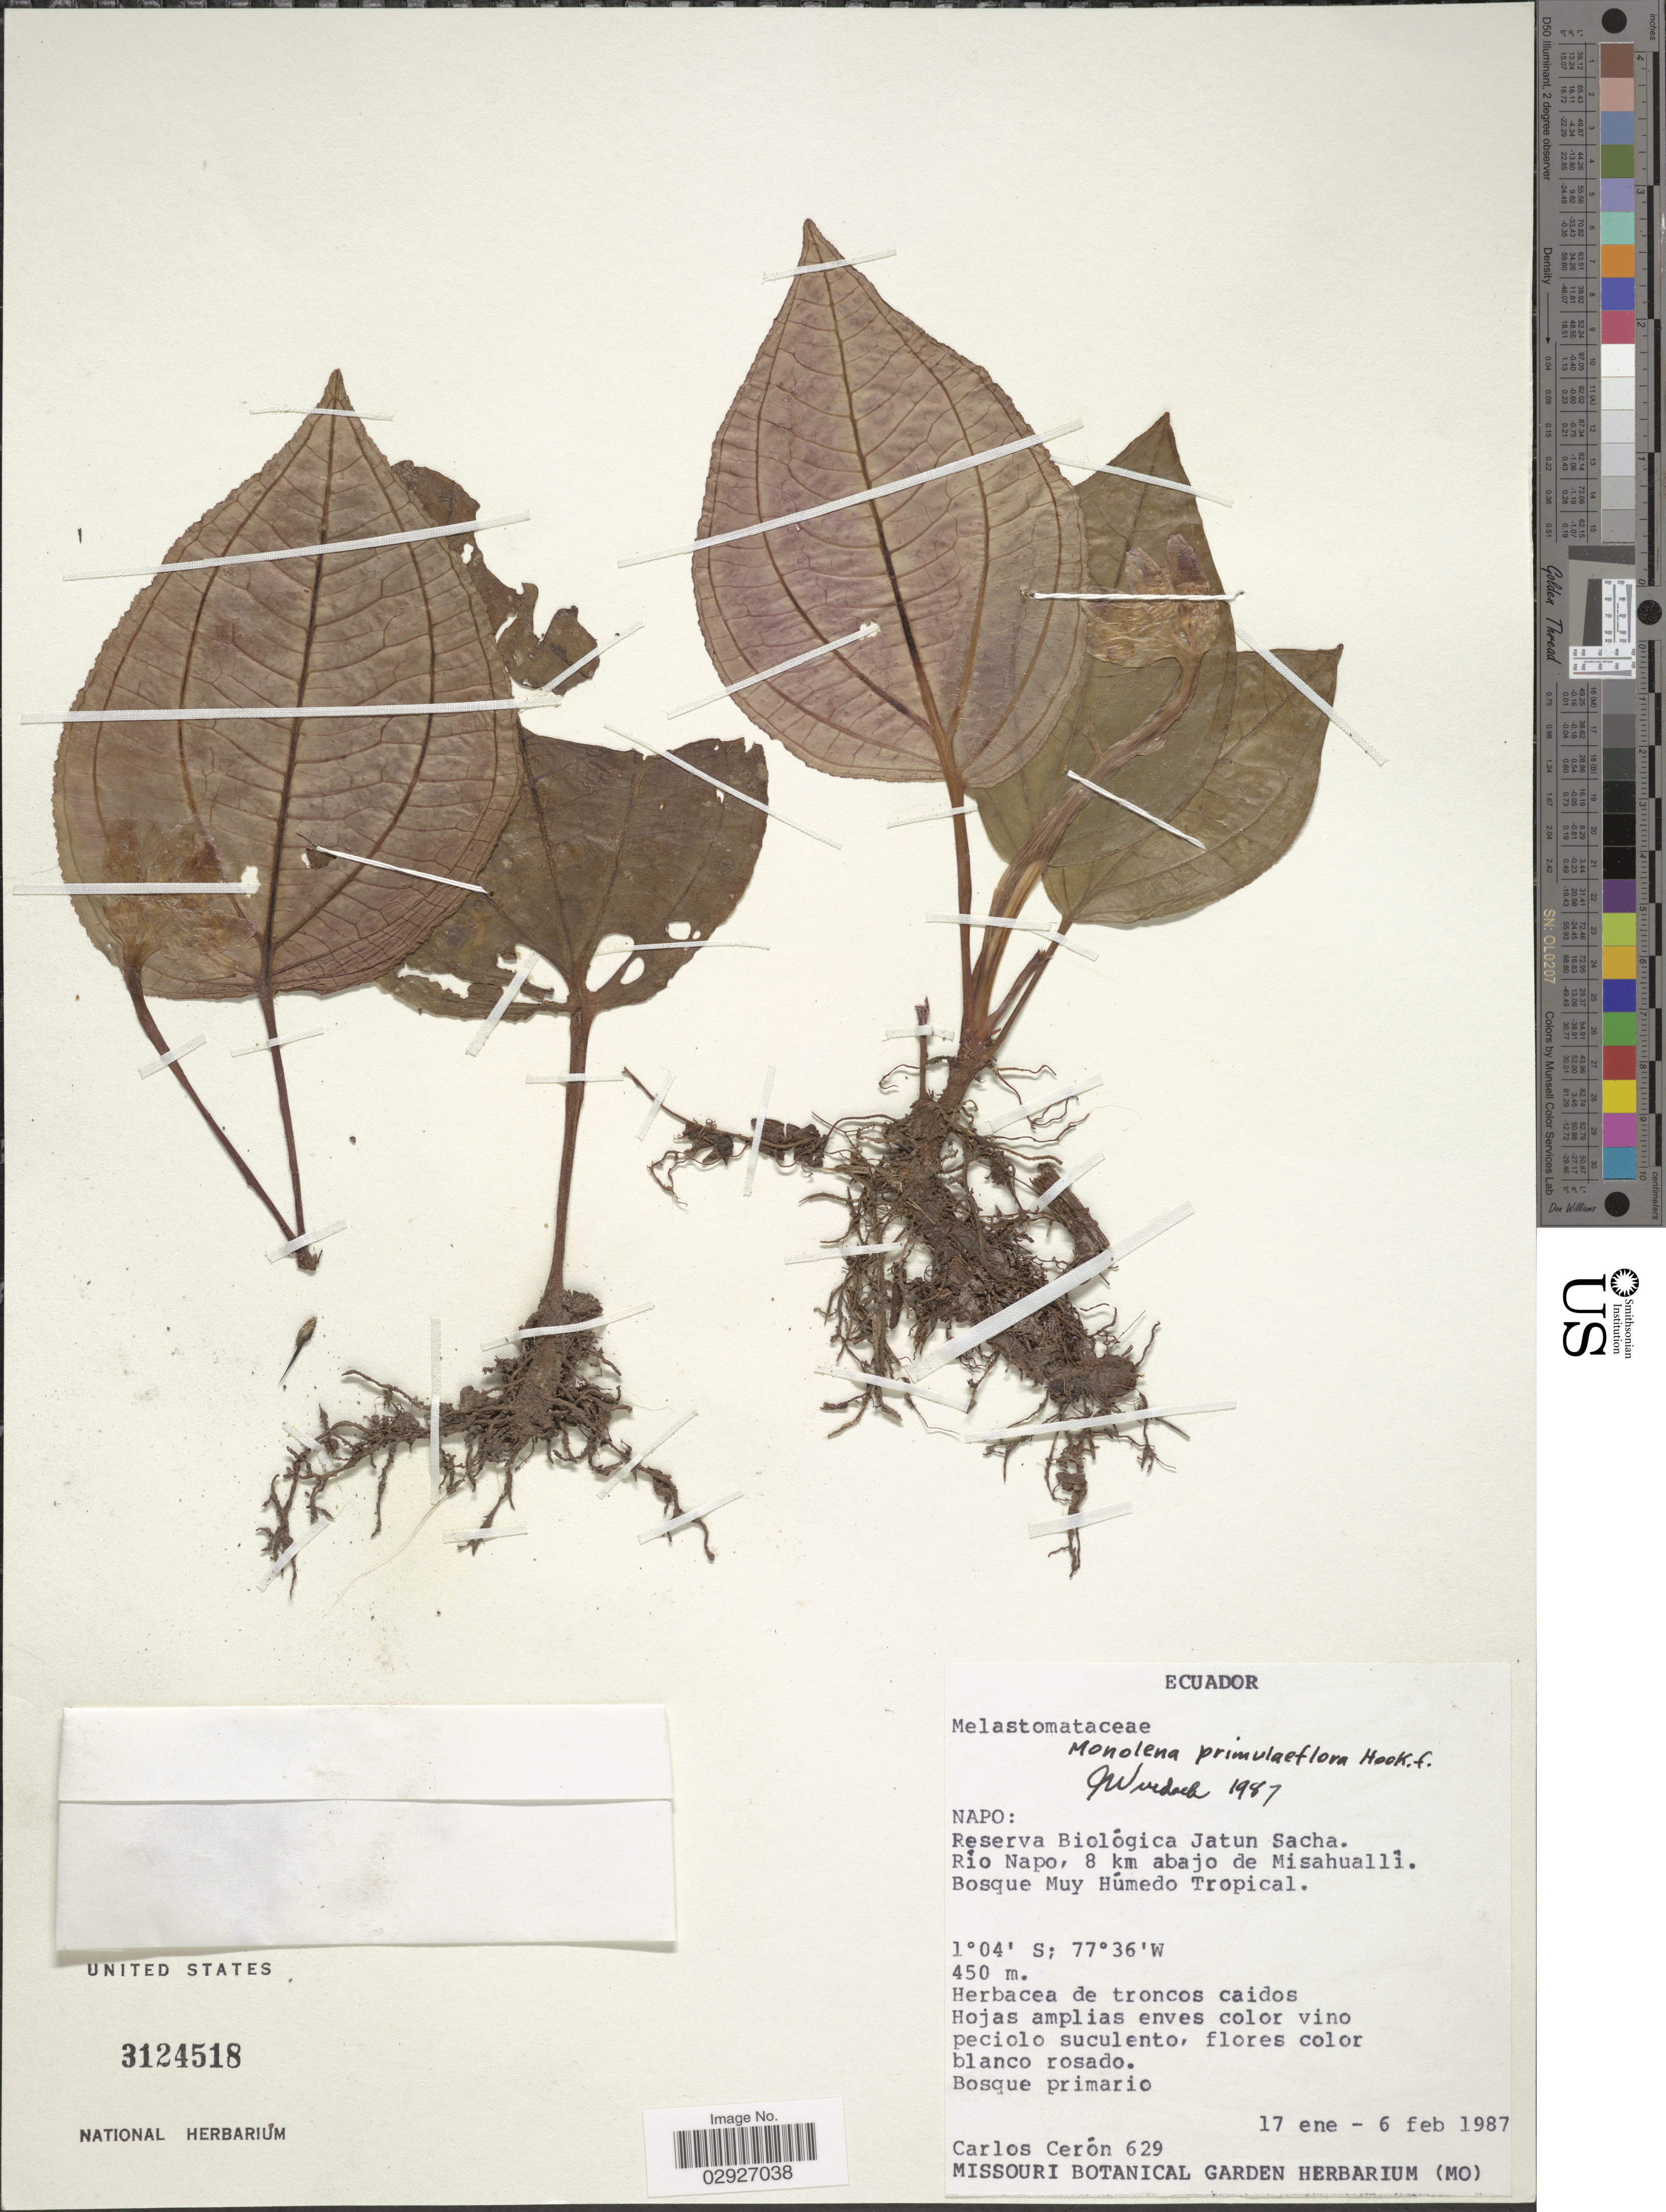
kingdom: Plantae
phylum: Tracheophyta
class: Magnoliopsida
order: Myrtales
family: Melastomataceae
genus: Monolena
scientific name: Monolena primuliflora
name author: Hook. f.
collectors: C. E. Cerón M.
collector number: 629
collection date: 1987-01-17/1987-02-06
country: Ecuador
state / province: Napo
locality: Napo: Reserva Biológica Jatun Sacha. Río Napo, 8 km abajo de Misahuallí. Bosque Muy Húmedo Tropical.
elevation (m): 450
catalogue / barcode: US 3124518